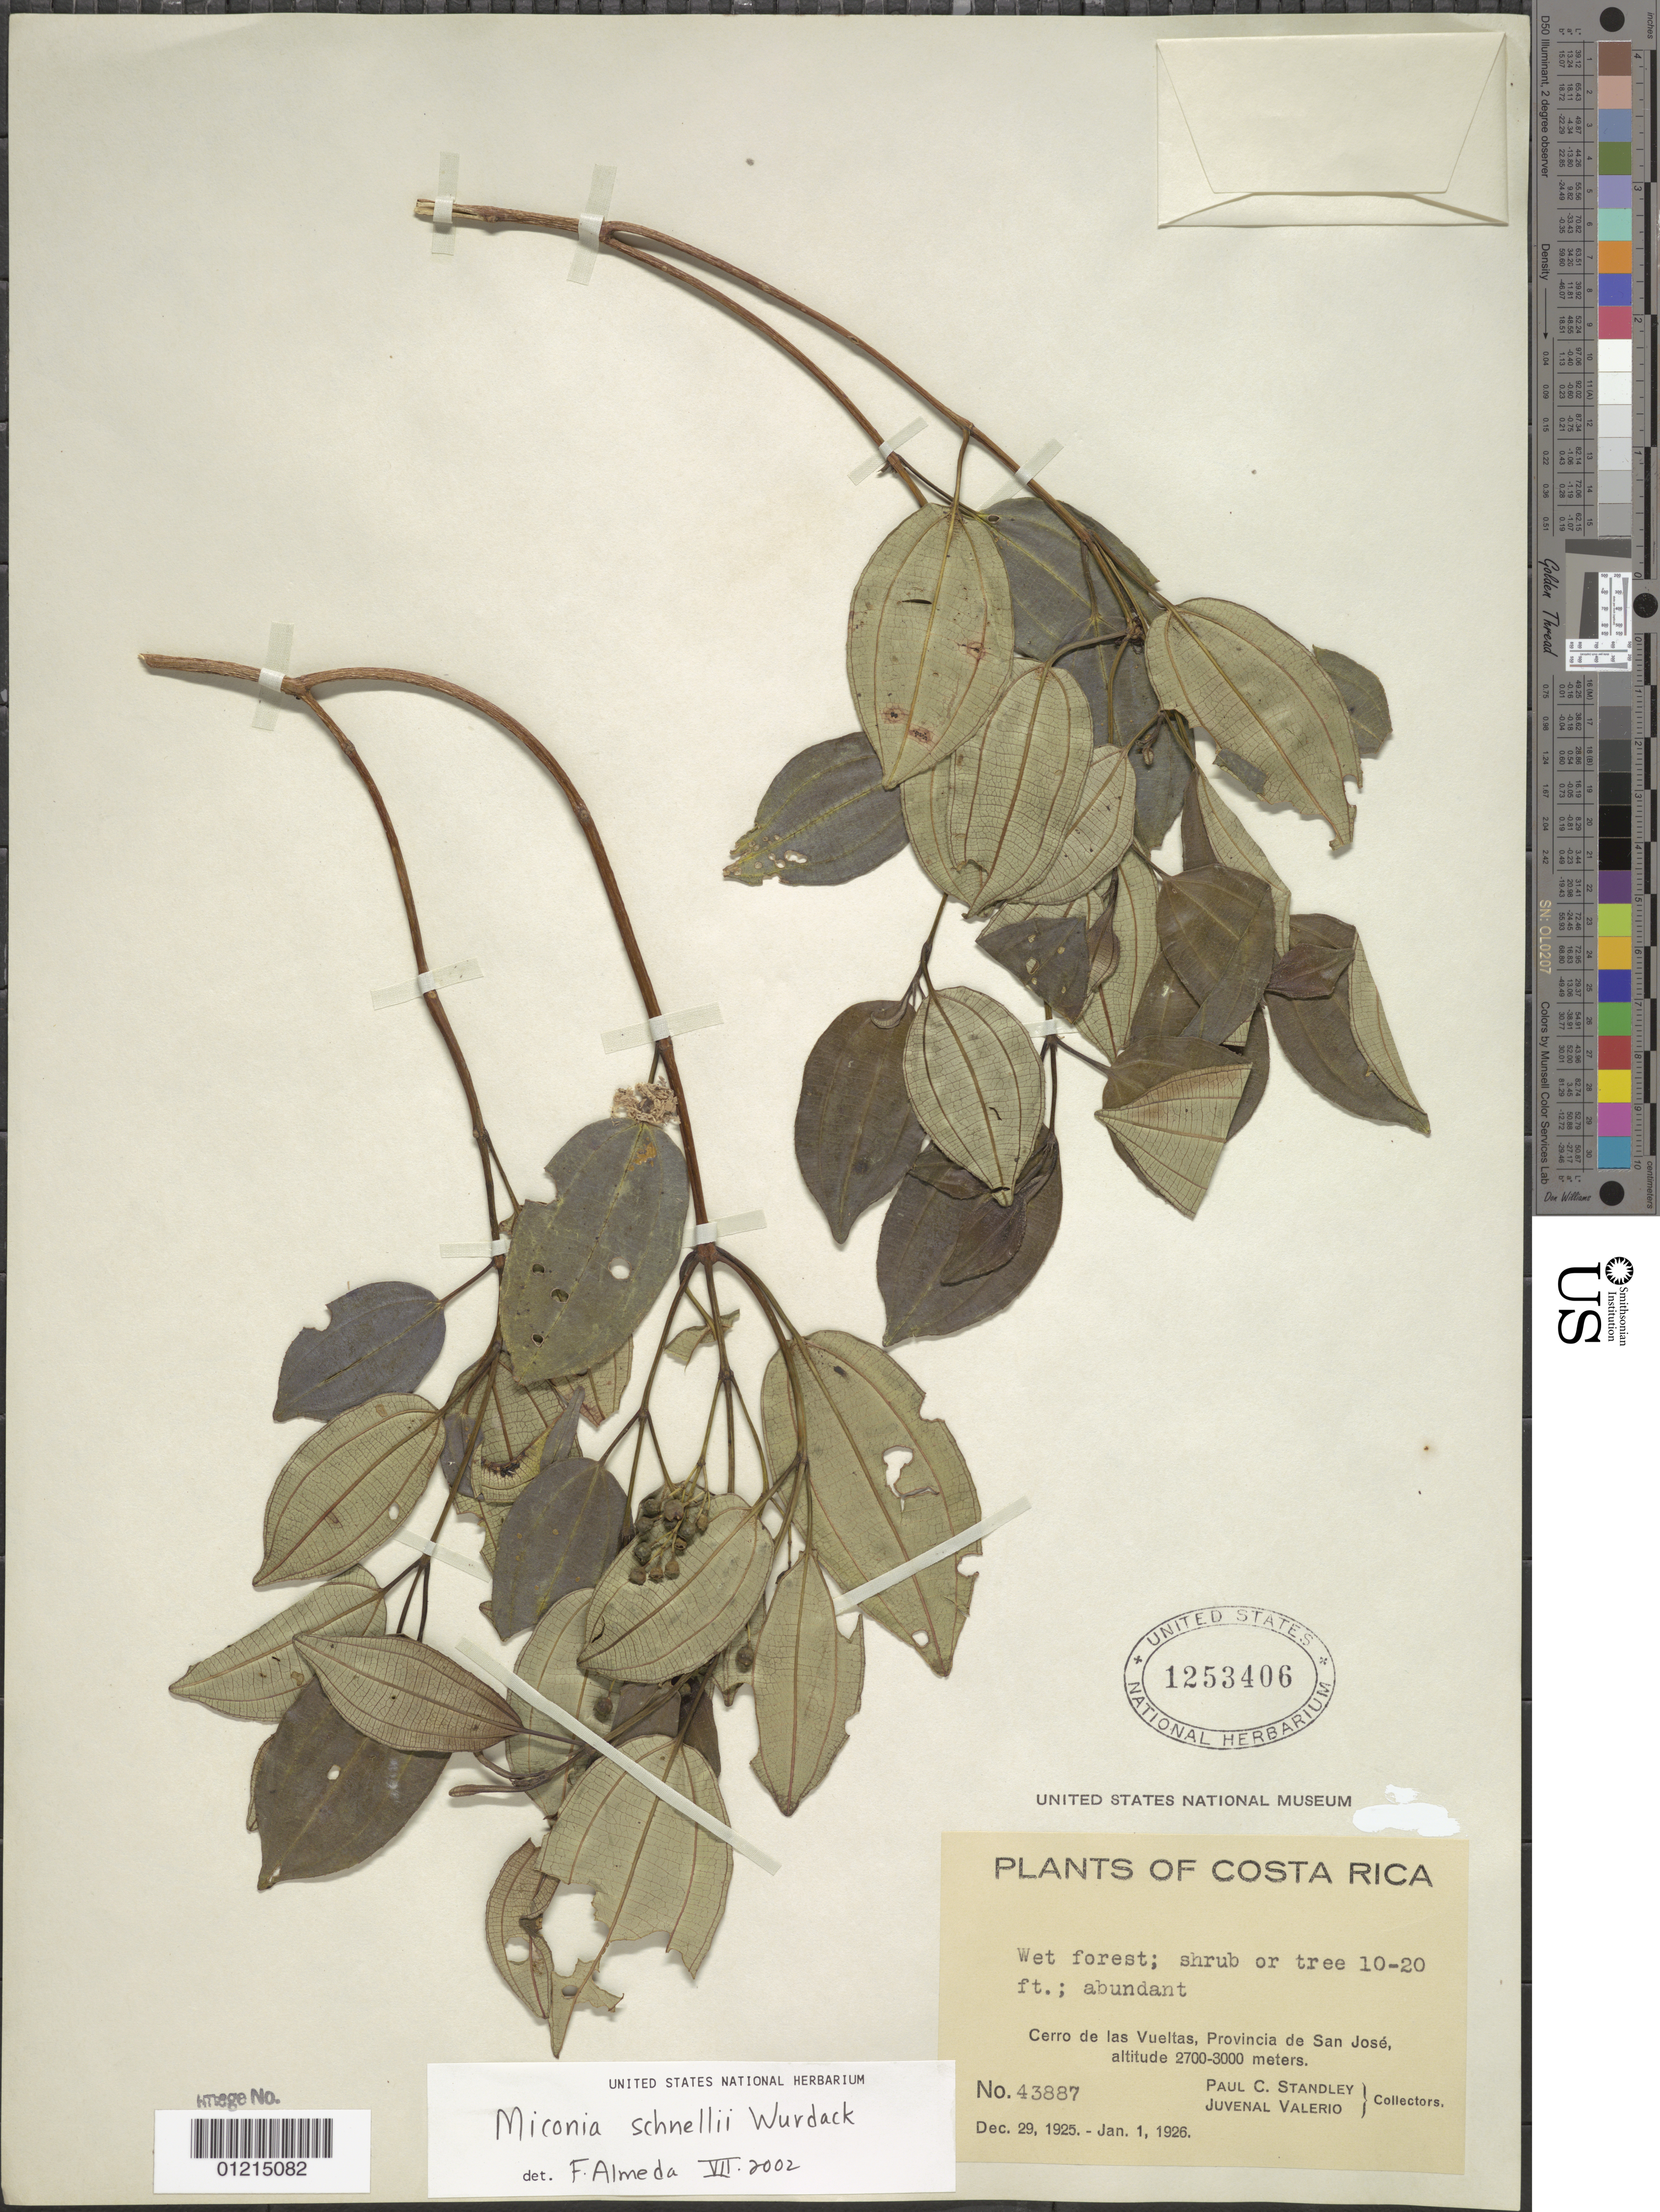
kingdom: Plantae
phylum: Tracheophyta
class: Magnoliopsida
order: Myrtales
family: Melastomataceae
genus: Miconia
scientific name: Miconia schnellii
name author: Wurdack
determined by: Almeda, F.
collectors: P. C. Standley & J. Valerio R.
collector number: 43887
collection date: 1925-12-29/1926-01-01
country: Costa Rica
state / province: San José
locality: Cerro de las Vueltas.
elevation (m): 2700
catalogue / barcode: US 1253406